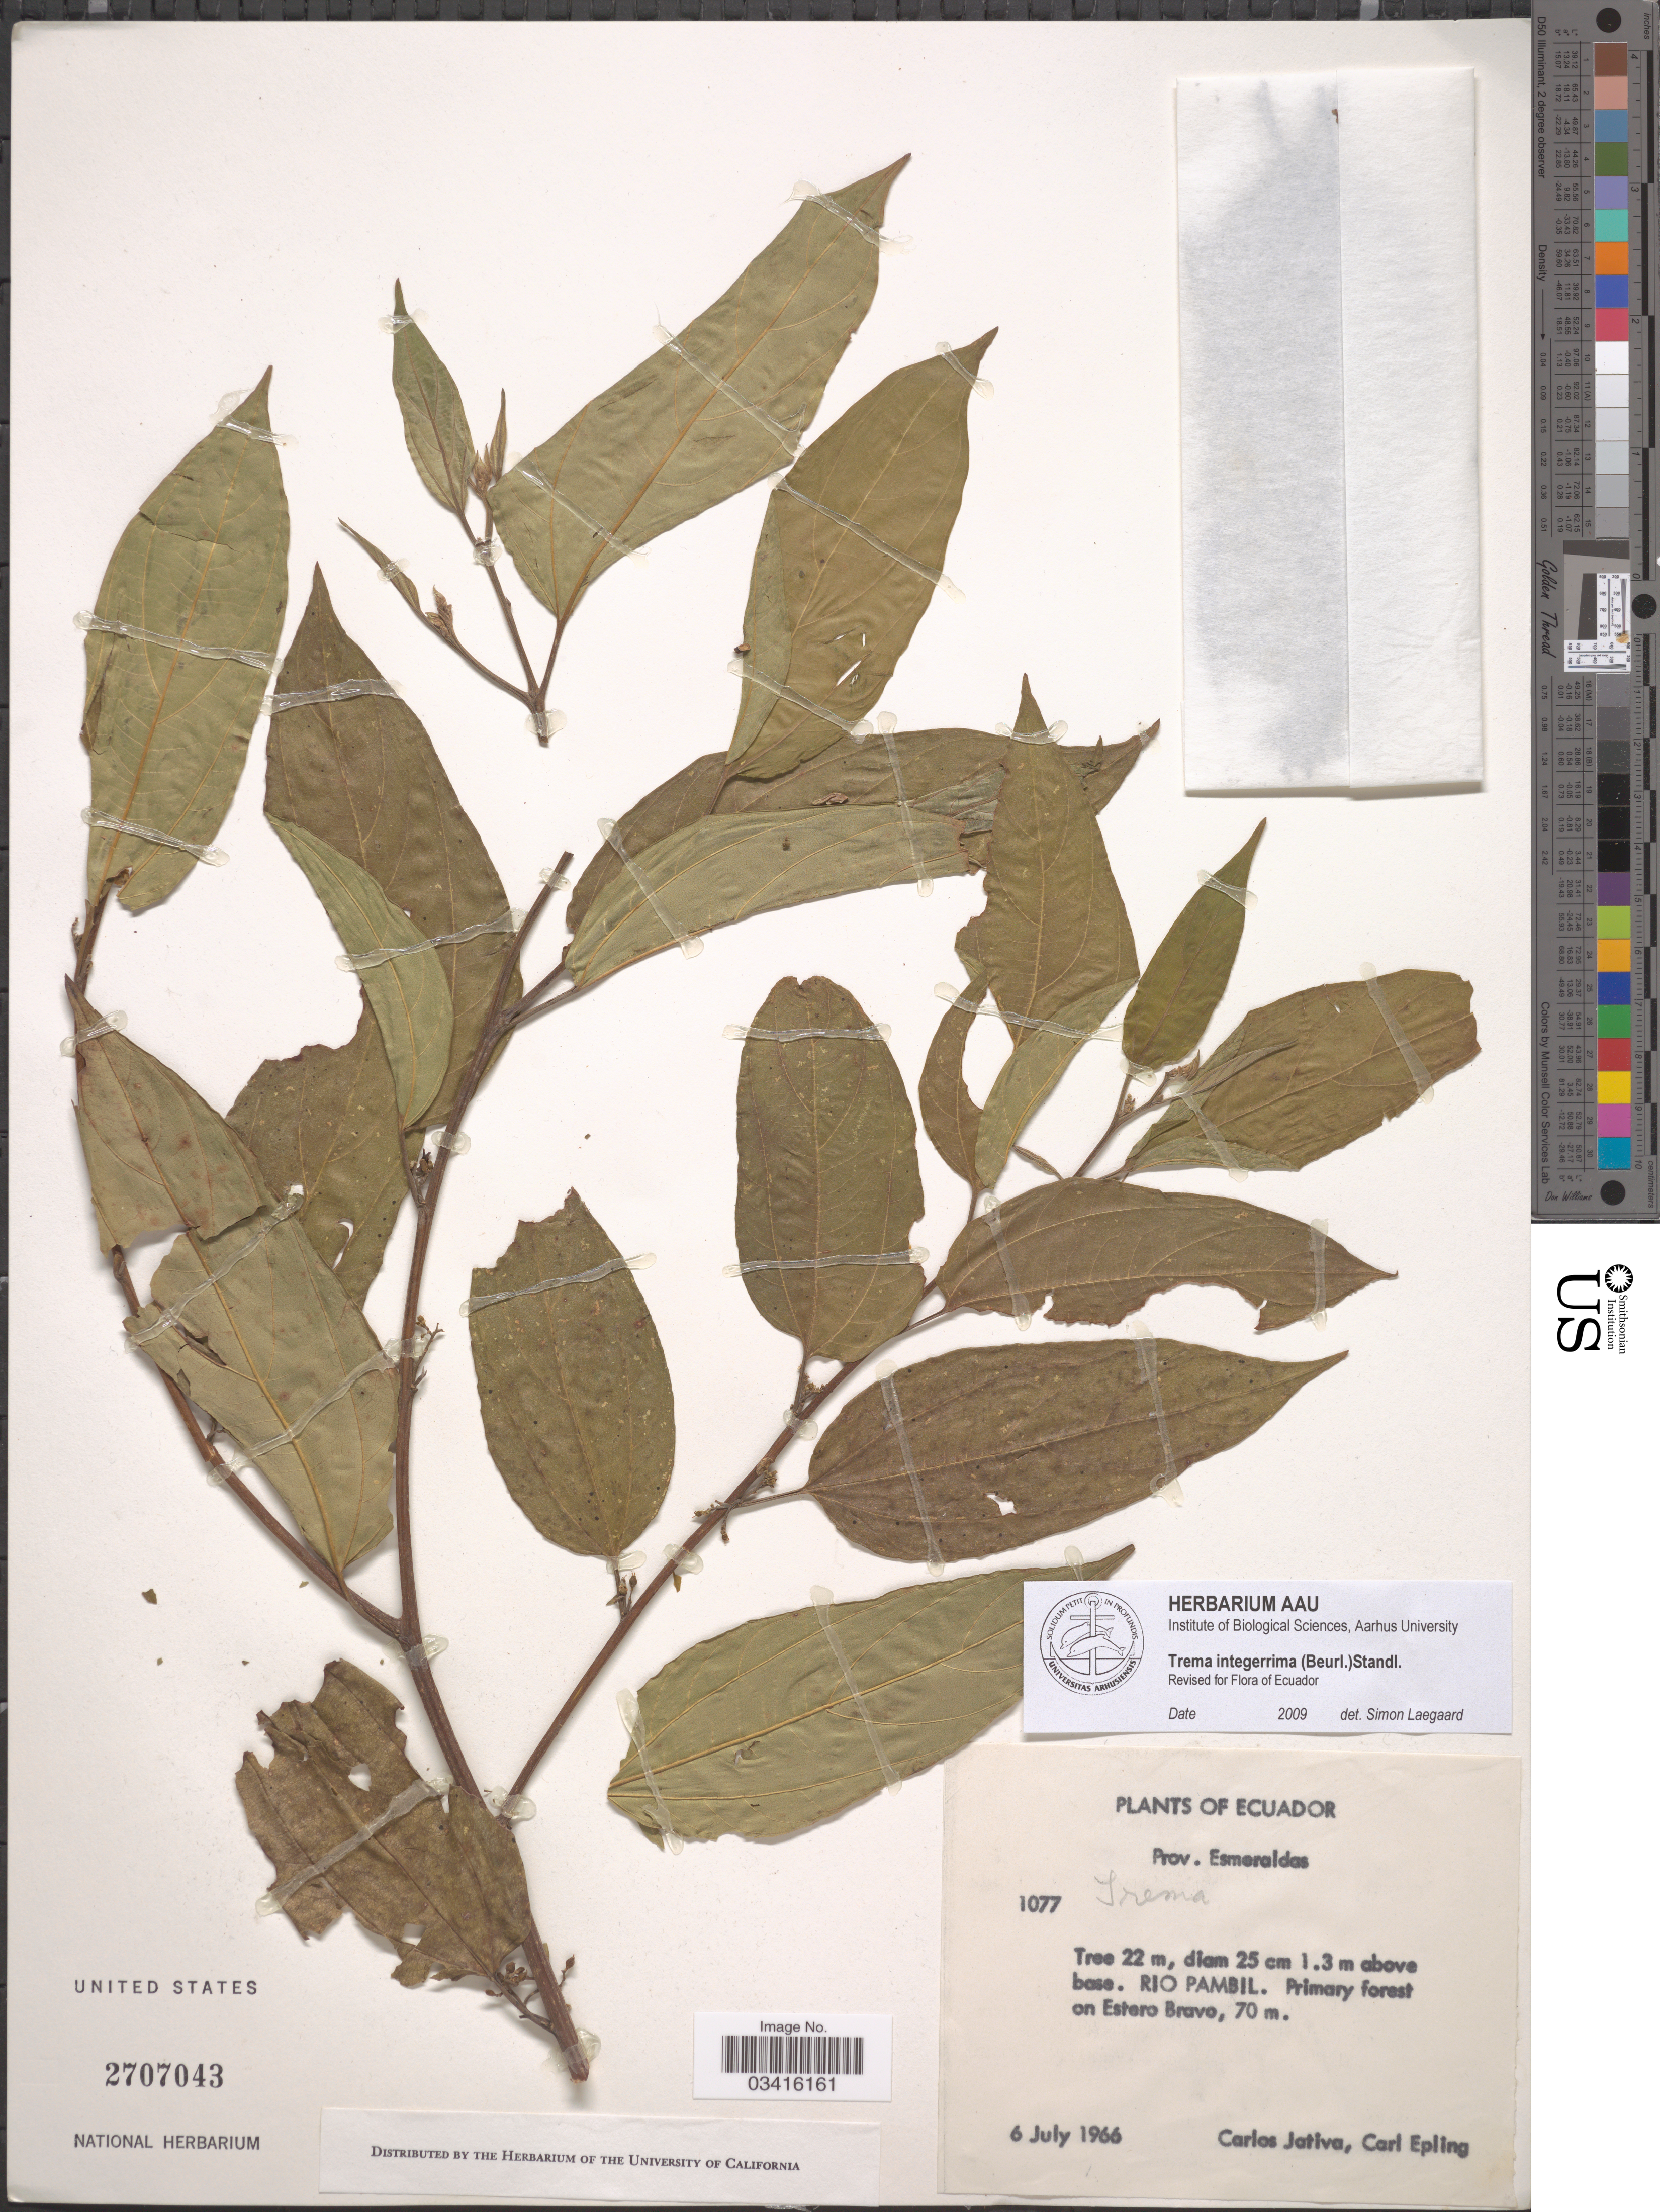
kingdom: Plantae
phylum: Tracheophyta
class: Magnoliopsida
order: Rosales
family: Cannabaceae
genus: Trema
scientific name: Trema integerrimum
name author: (Beurl.) Standl.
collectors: C. D. Játiva & C. C. Epling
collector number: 1077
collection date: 1966-07-06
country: Ecuador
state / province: Esmeraldas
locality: Rio Pambil. On Estero Bravo.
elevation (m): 70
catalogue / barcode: US 2707043